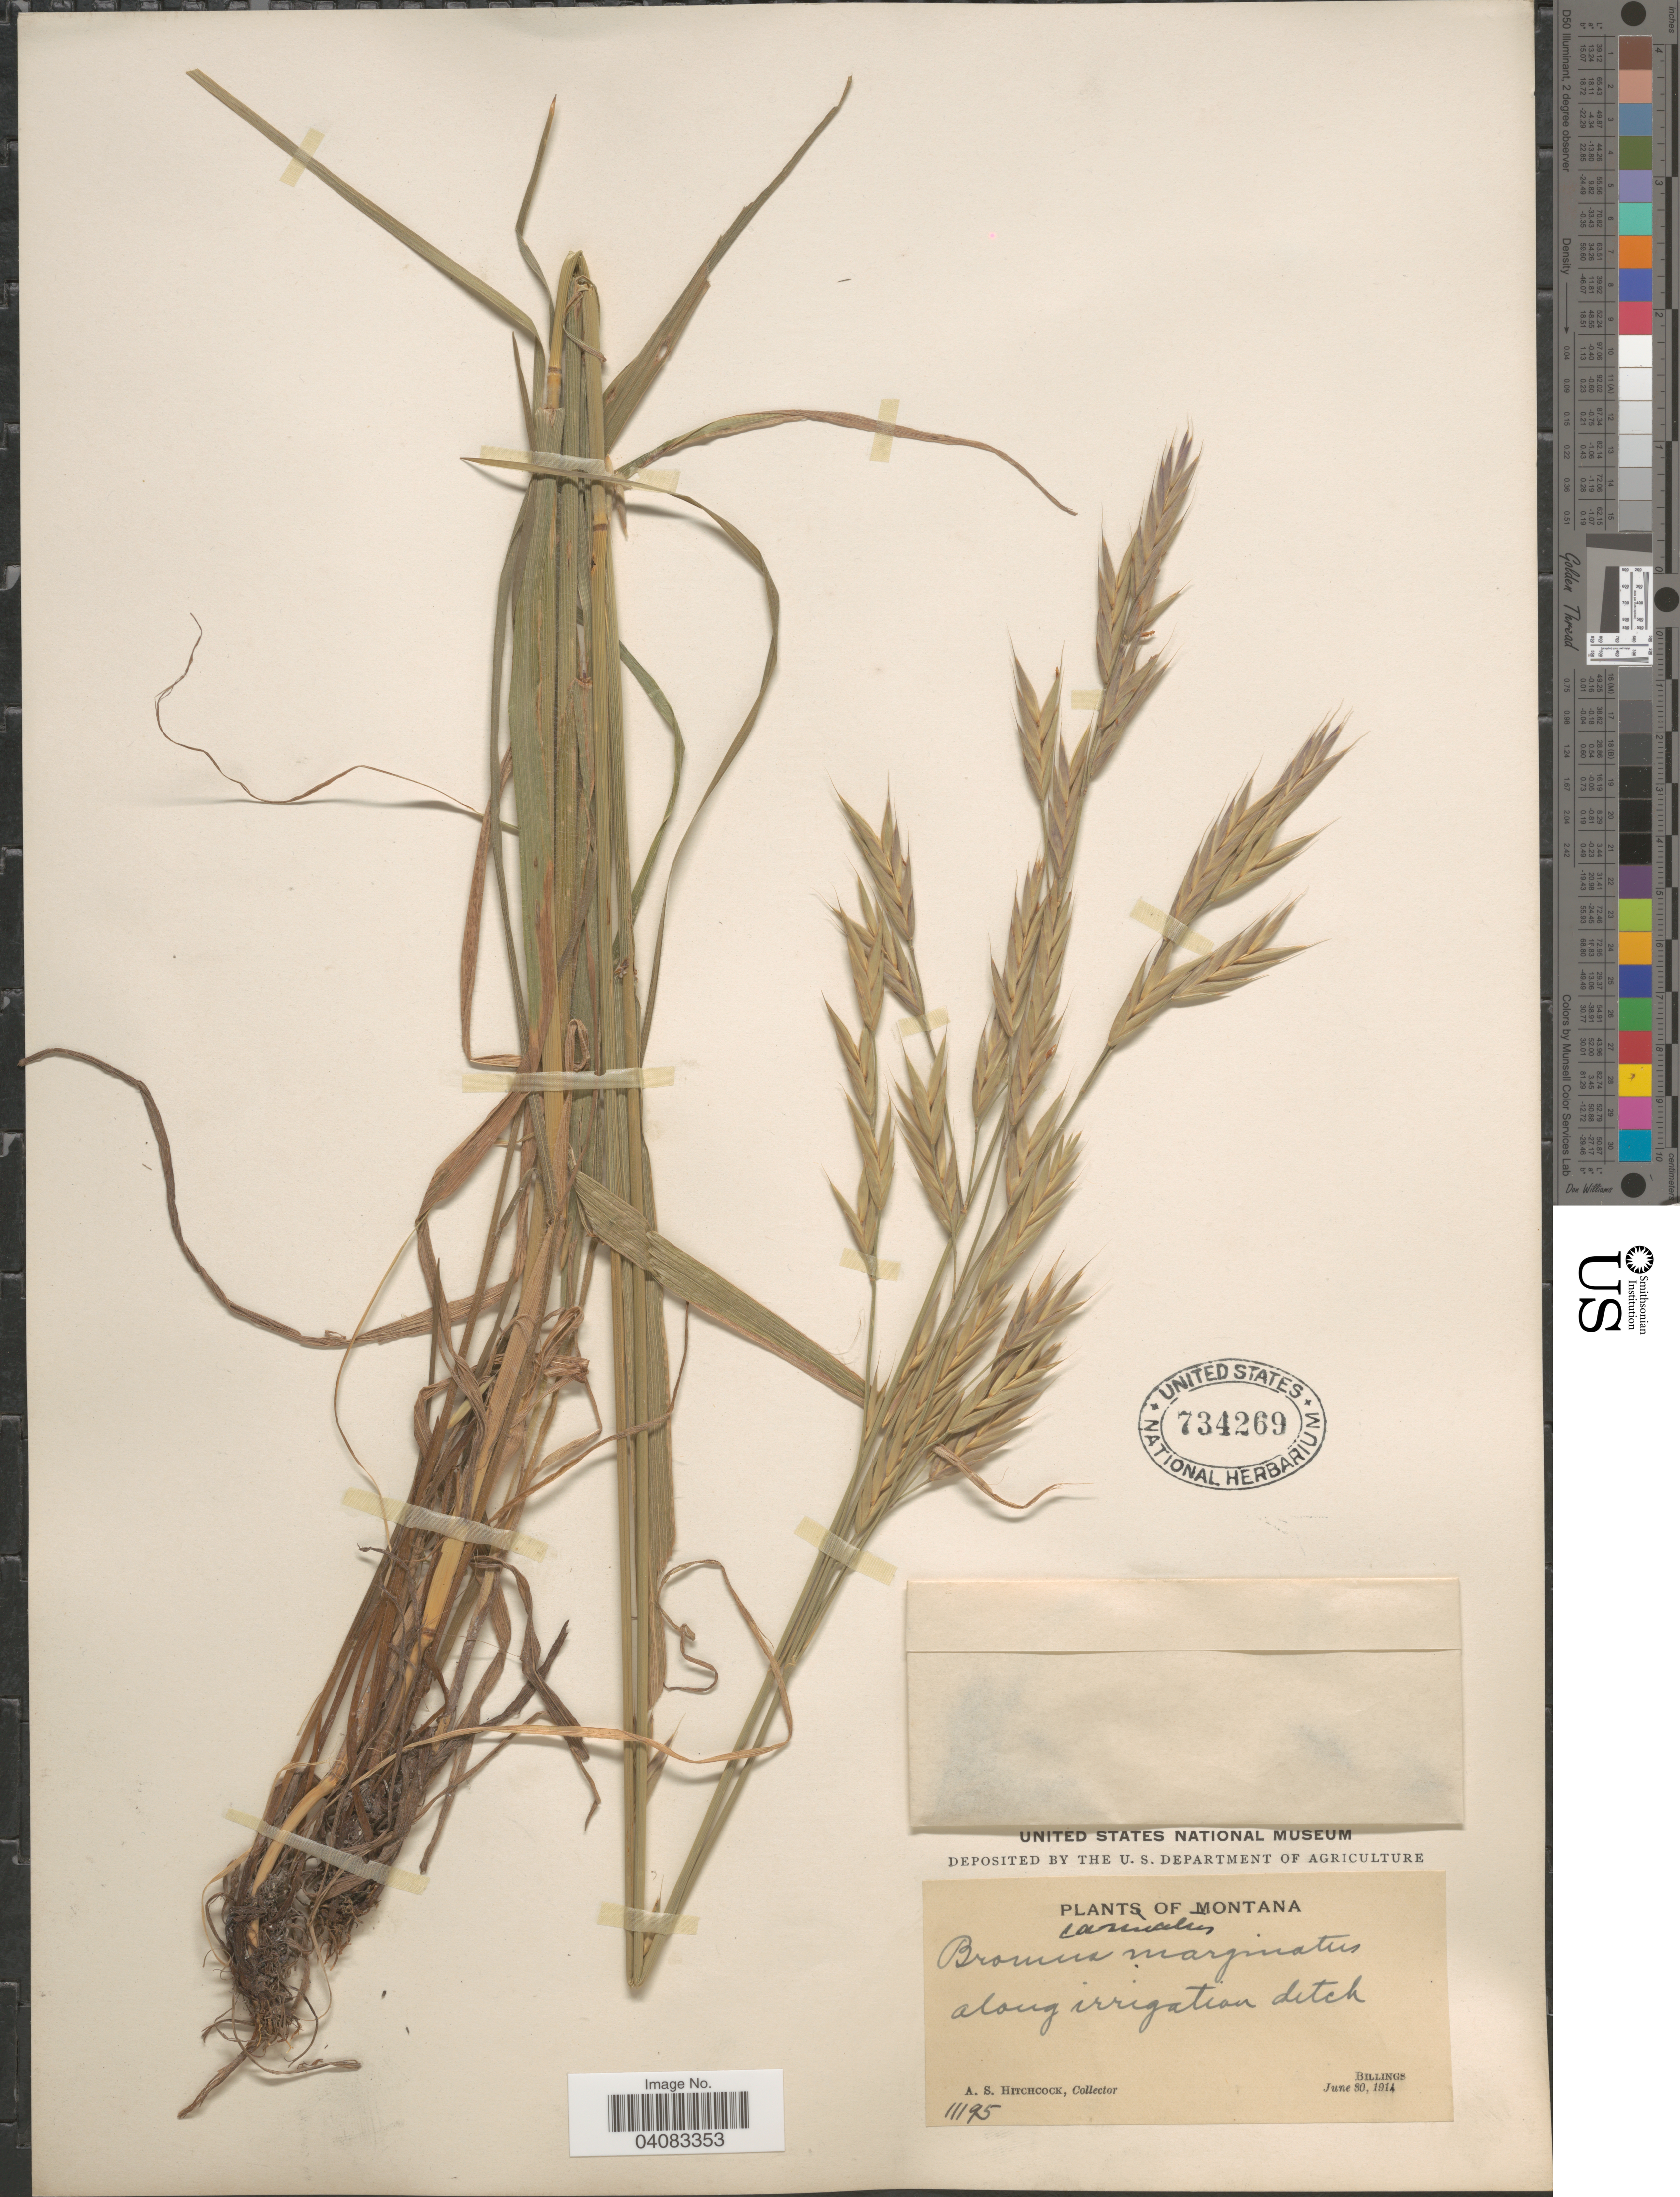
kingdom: Plantae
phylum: Tracheophyta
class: Liliopsida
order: Poales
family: Poaceae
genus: Bromus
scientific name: Bromus marginatus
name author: Nees ex Steud.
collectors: A. S. Hitchcock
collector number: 11195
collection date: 1914-06-30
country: United States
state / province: Montana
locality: Billings.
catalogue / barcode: US 734269